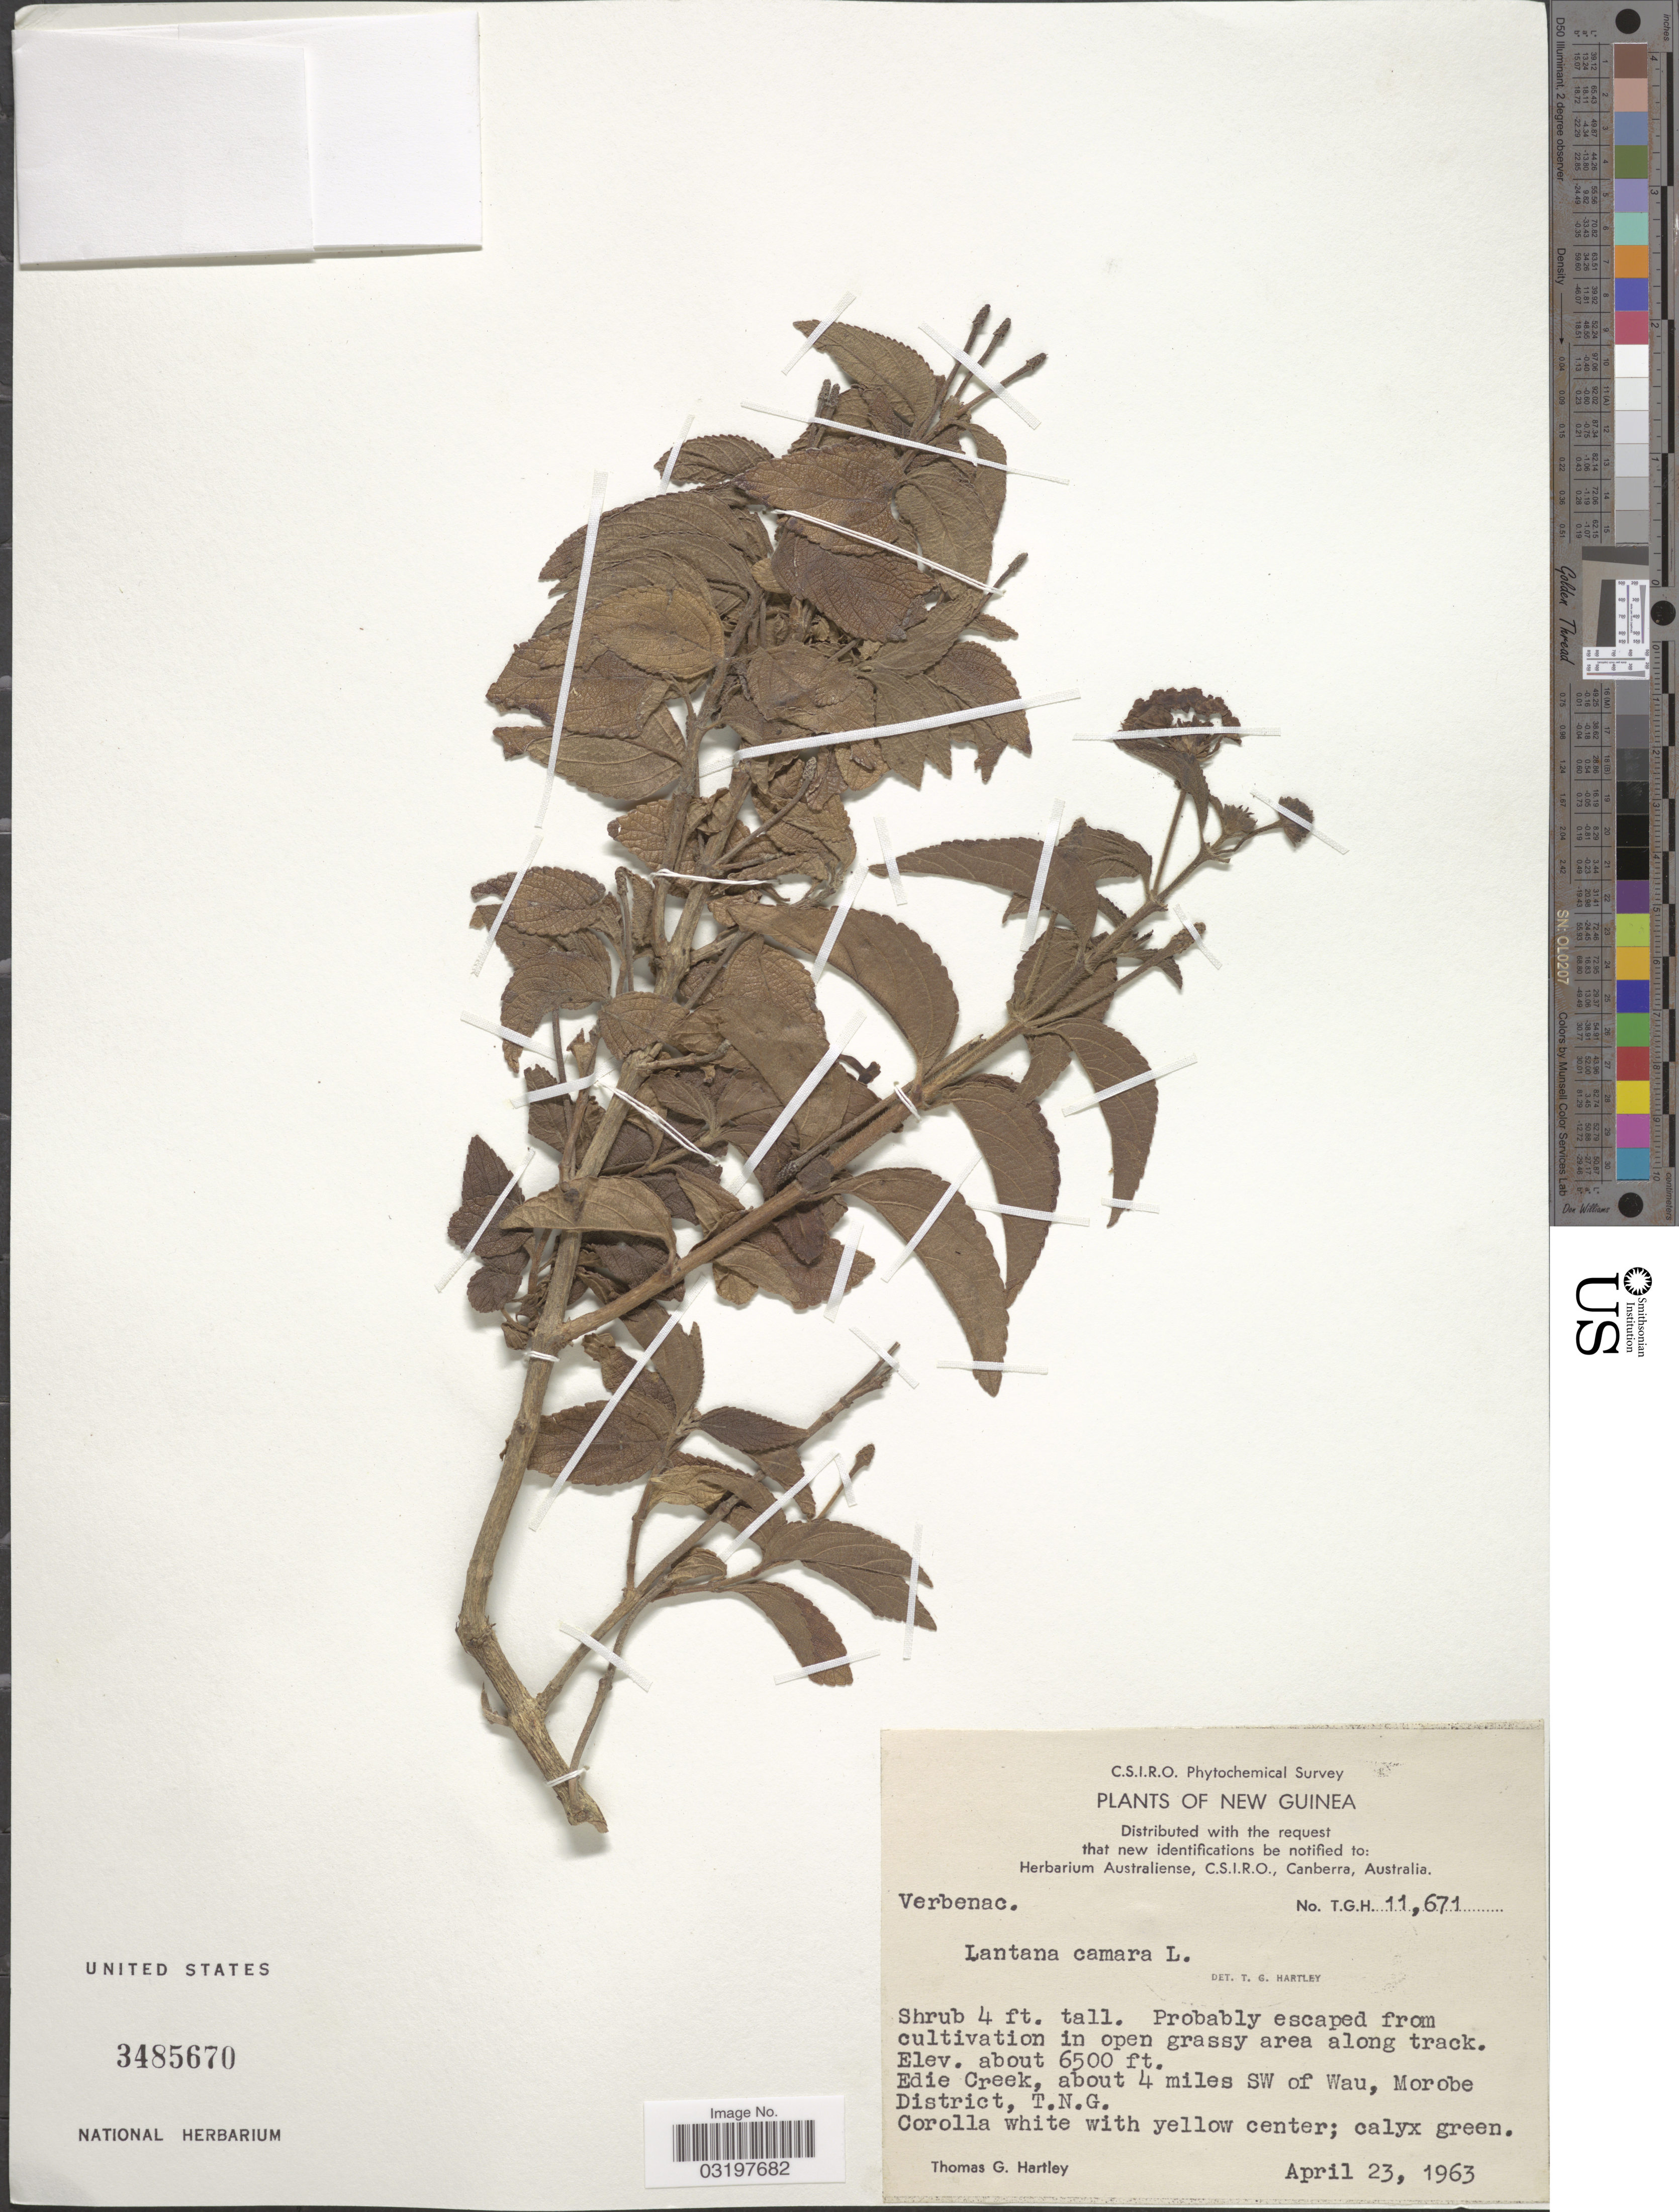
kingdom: Plantae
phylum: Tracheophyta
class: Magnoliopsida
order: Lamiales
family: Verbenaceae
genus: Lantana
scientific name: Lantana camara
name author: L.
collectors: T. G. Hartley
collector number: TGH11671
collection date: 1963-04-23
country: Papua New Guinea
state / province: Morobe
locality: New Guinea, Edie Creek, about 4 miles SW of Way, Morobe District, T.N.G.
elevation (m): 1981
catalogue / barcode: US 3485670